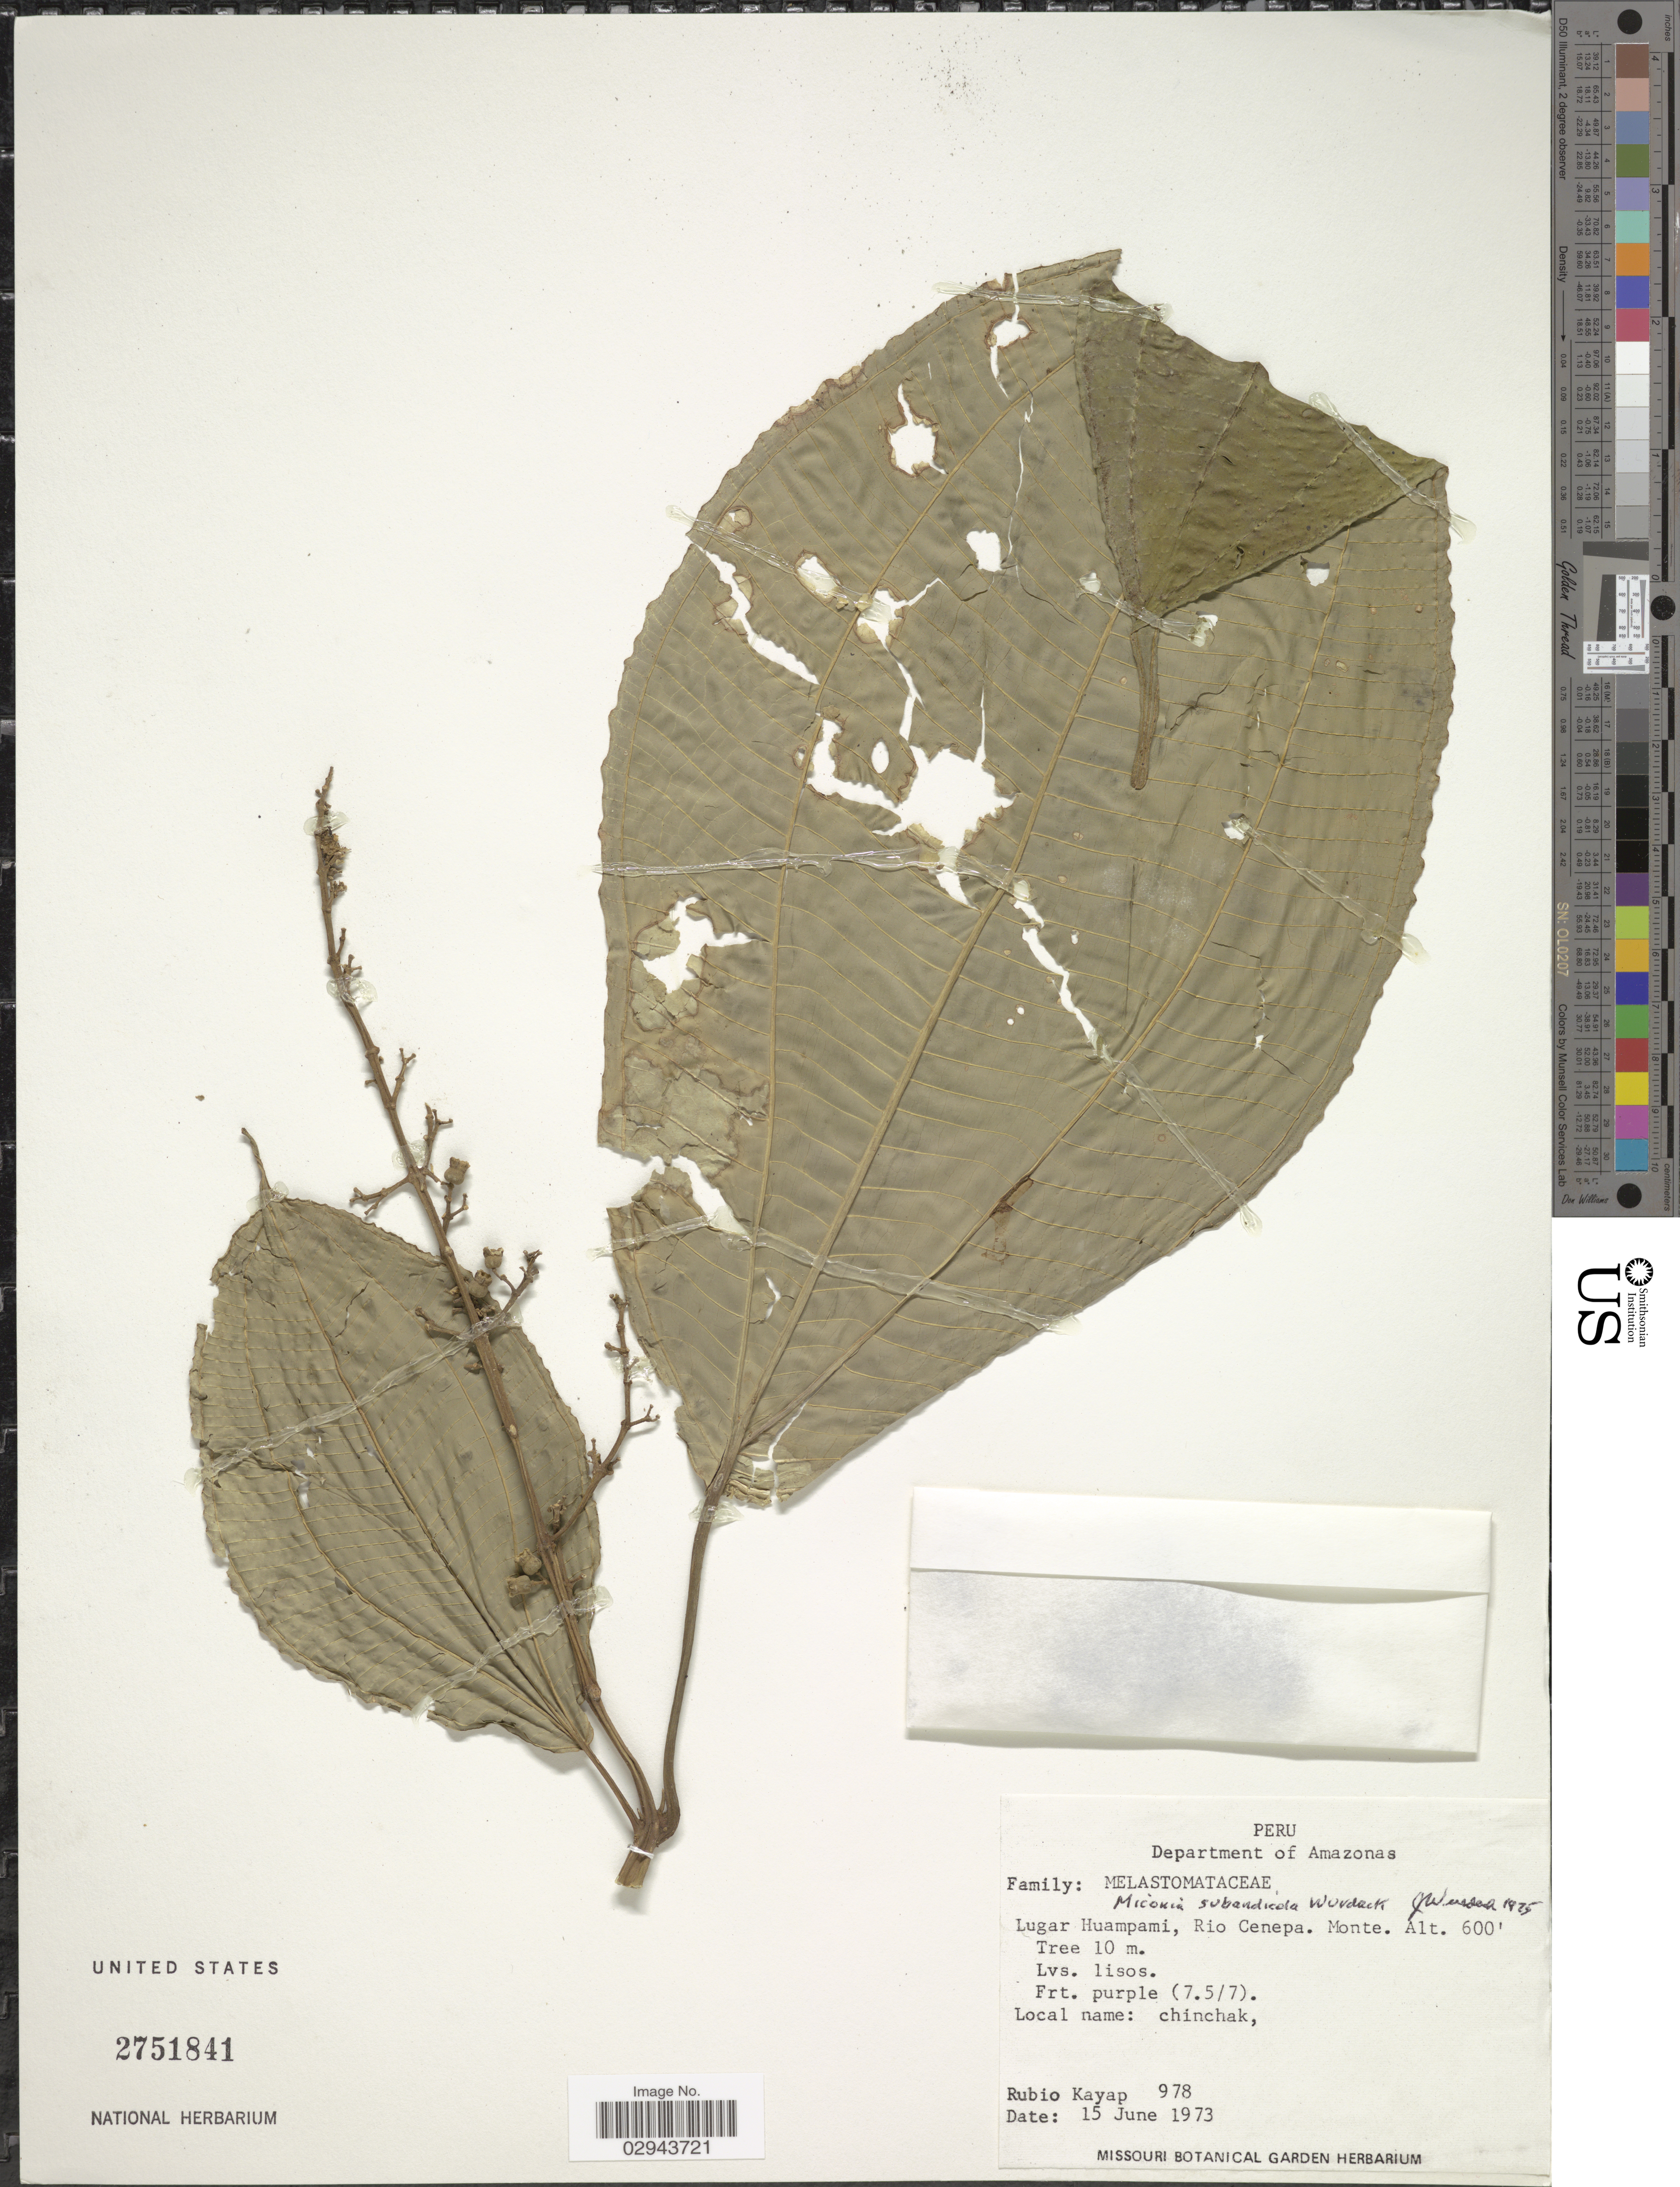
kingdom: Plantae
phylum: Tracheophyta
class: Magnoliopsida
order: Myrtales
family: Melastomataceae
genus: Miconia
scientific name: Miconia subandicola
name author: Wurdack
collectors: R. Kayap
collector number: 978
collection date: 1973-06-15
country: Peru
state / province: Amazonas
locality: Department of Amazonas. Lugar Huampami, Rio Cenepa.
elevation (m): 183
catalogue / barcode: US 2751841